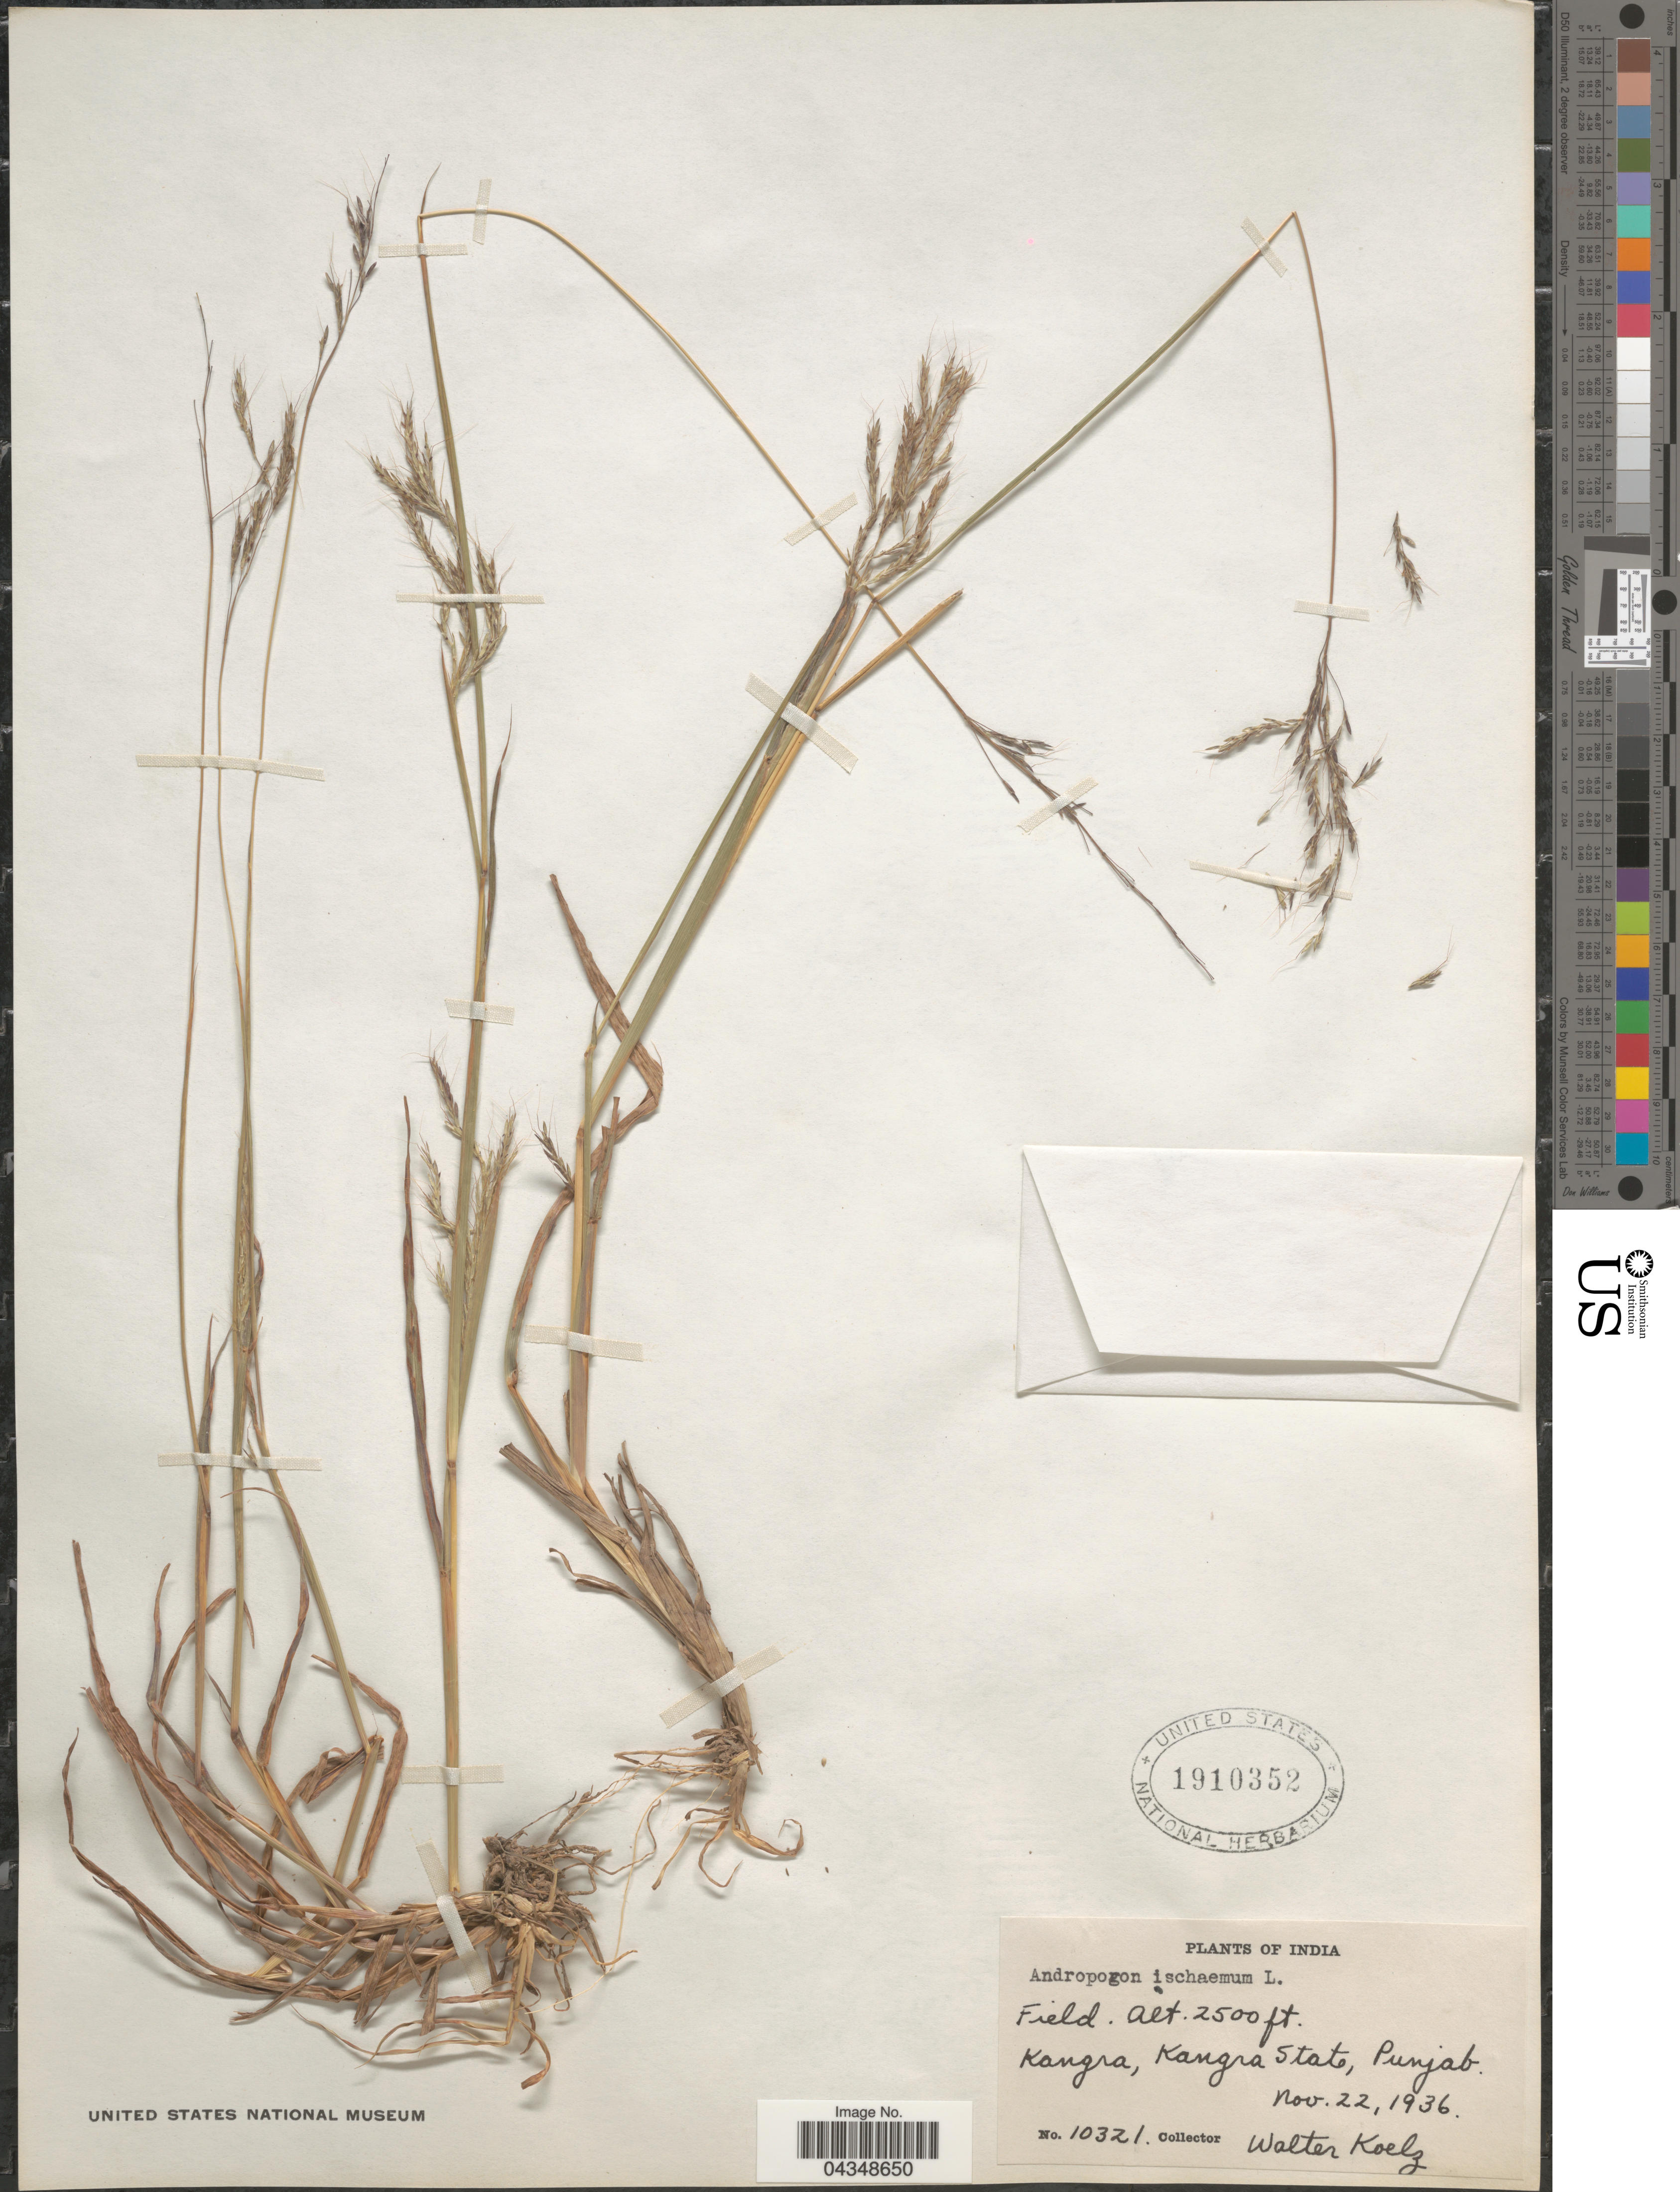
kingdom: Plantae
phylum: Tracheophyta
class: Liliopsida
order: Poales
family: Poaceae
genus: Bothriochloa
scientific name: Bothriochloa ischaemum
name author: (L.) Keng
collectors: W. N. Koelz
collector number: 10321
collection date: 1936-11-22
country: India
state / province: Himachal Pradesh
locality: Kangra, Kangra State, Punjab.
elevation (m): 762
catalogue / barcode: US 1910352